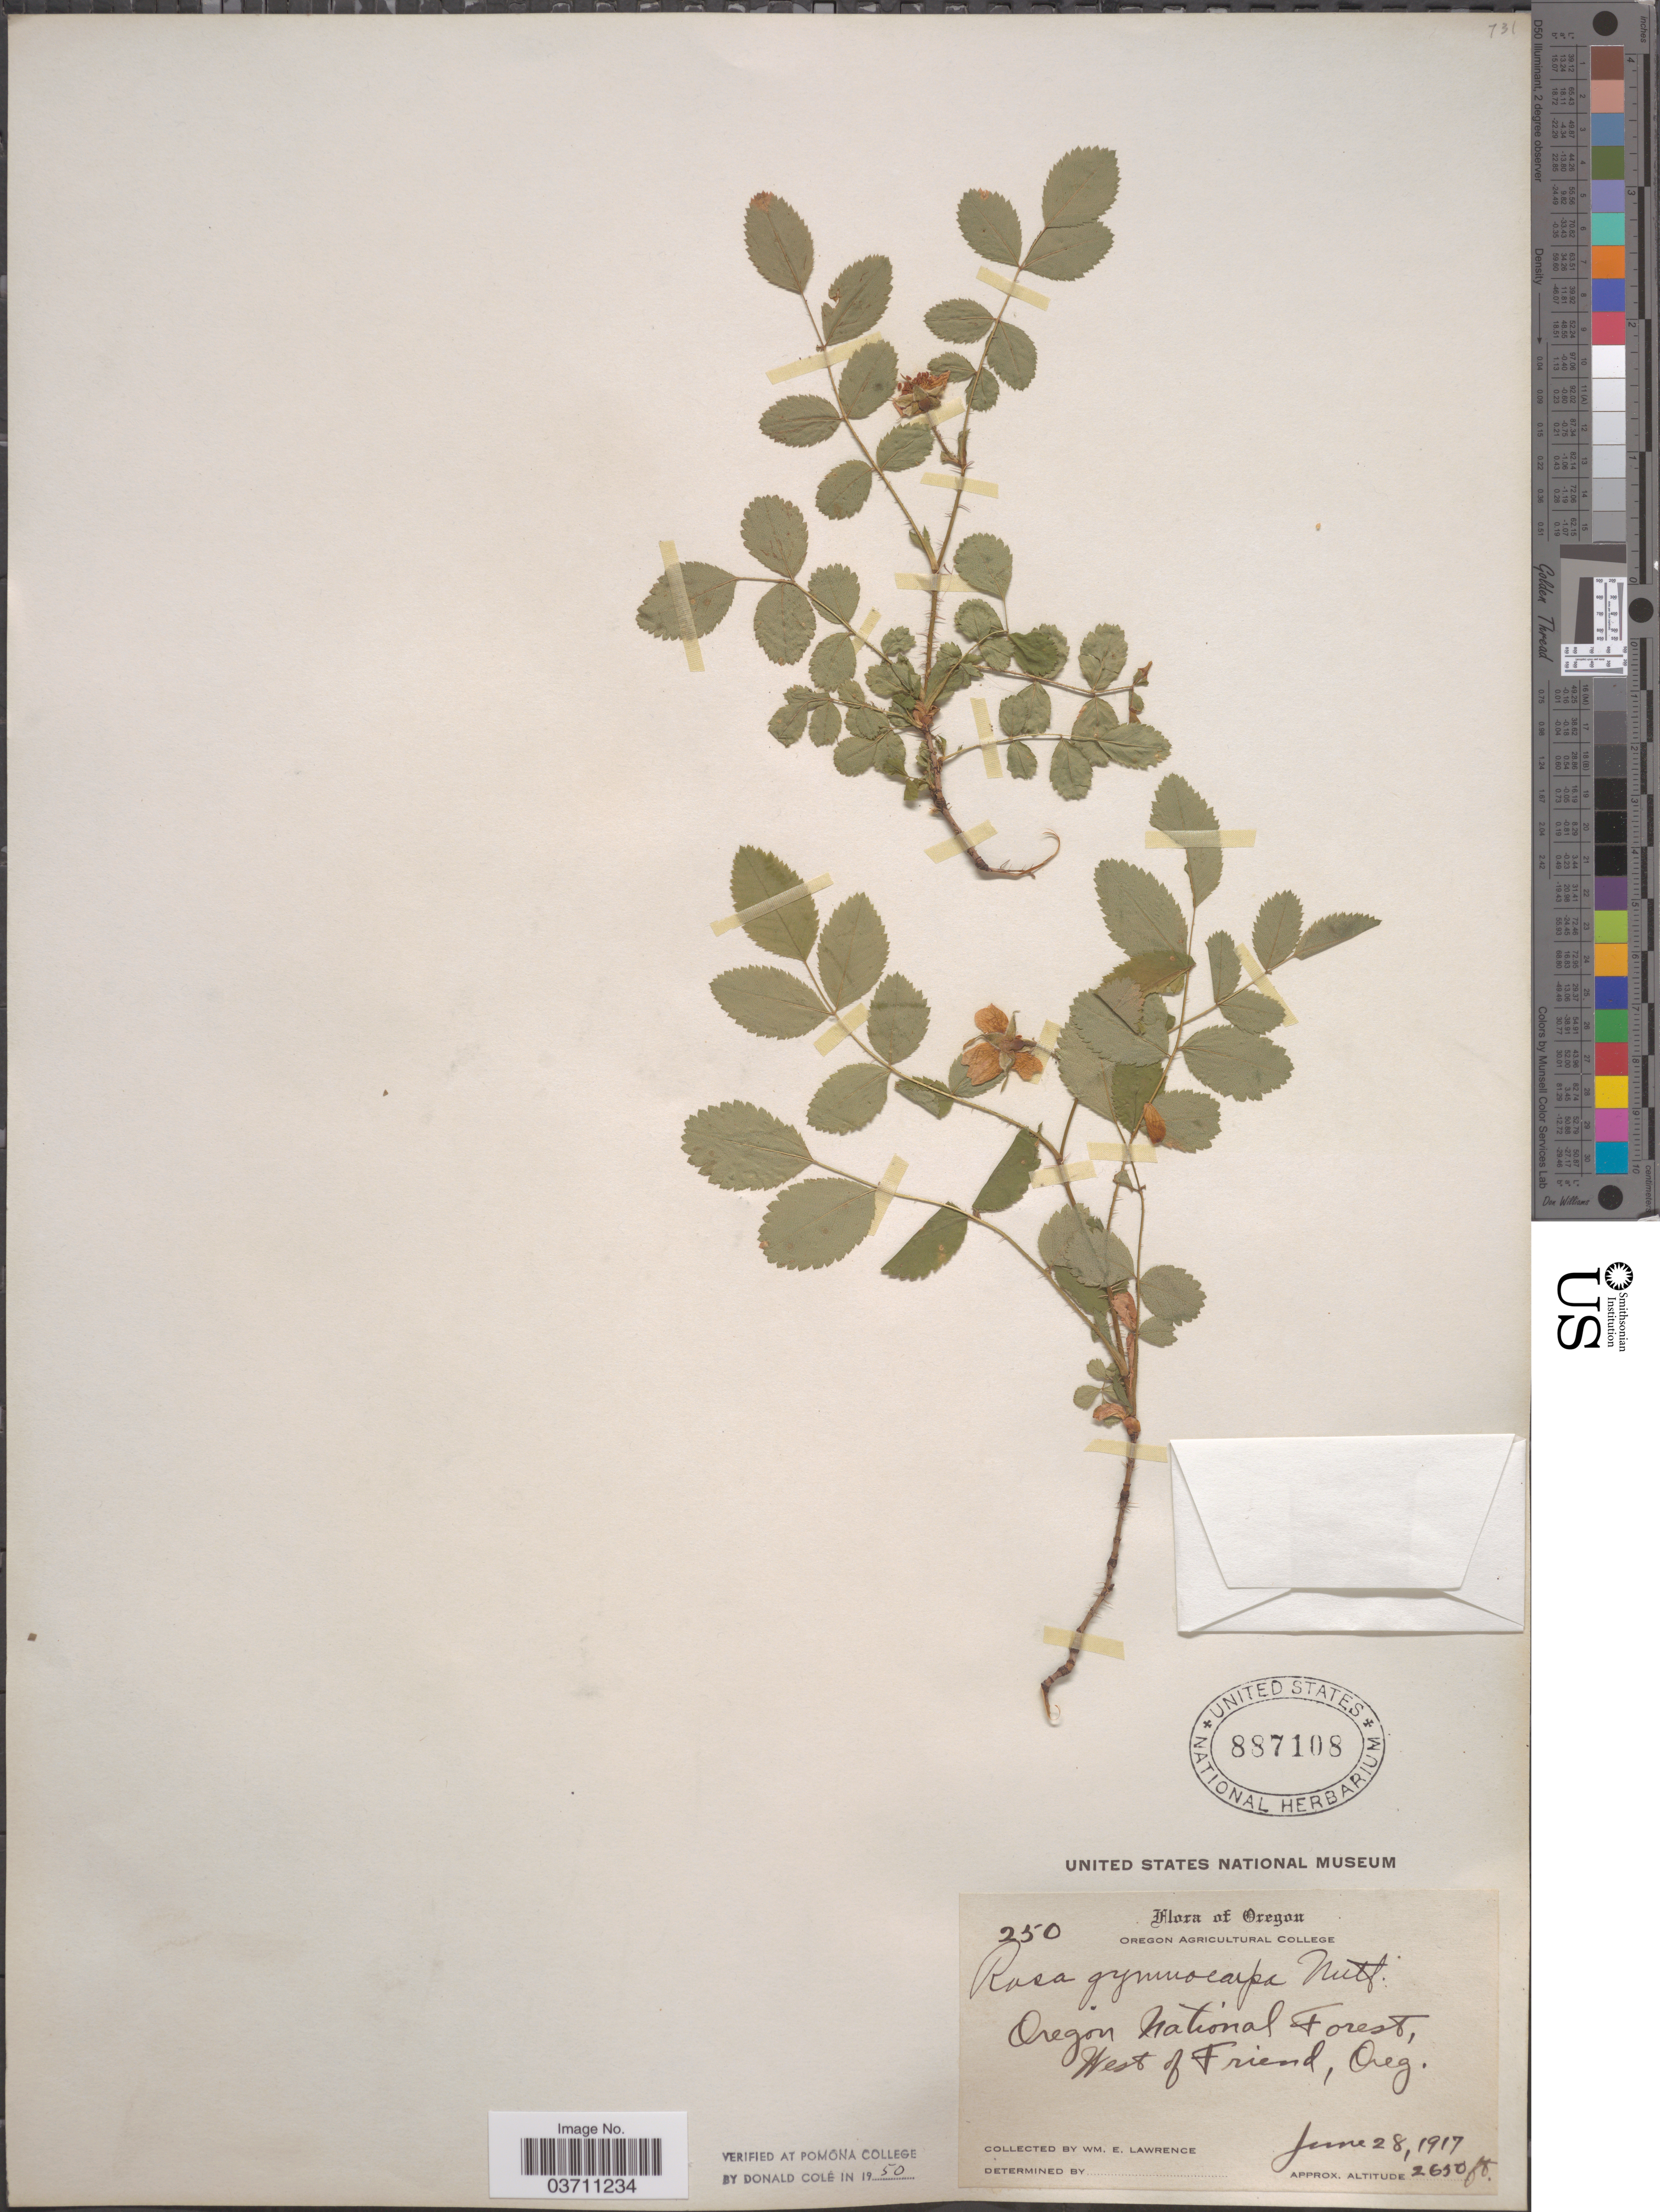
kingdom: Plantae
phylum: Tracheophyta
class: Magnoliopsida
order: Rosales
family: Rosaceae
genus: Rosa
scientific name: Rosa gymnocarpa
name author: Nutt.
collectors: W. Lawrence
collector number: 250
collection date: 1917-06-28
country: United States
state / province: Oregon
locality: Oregon National Forest, West of Friend.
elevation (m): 808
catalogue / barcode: US 887108